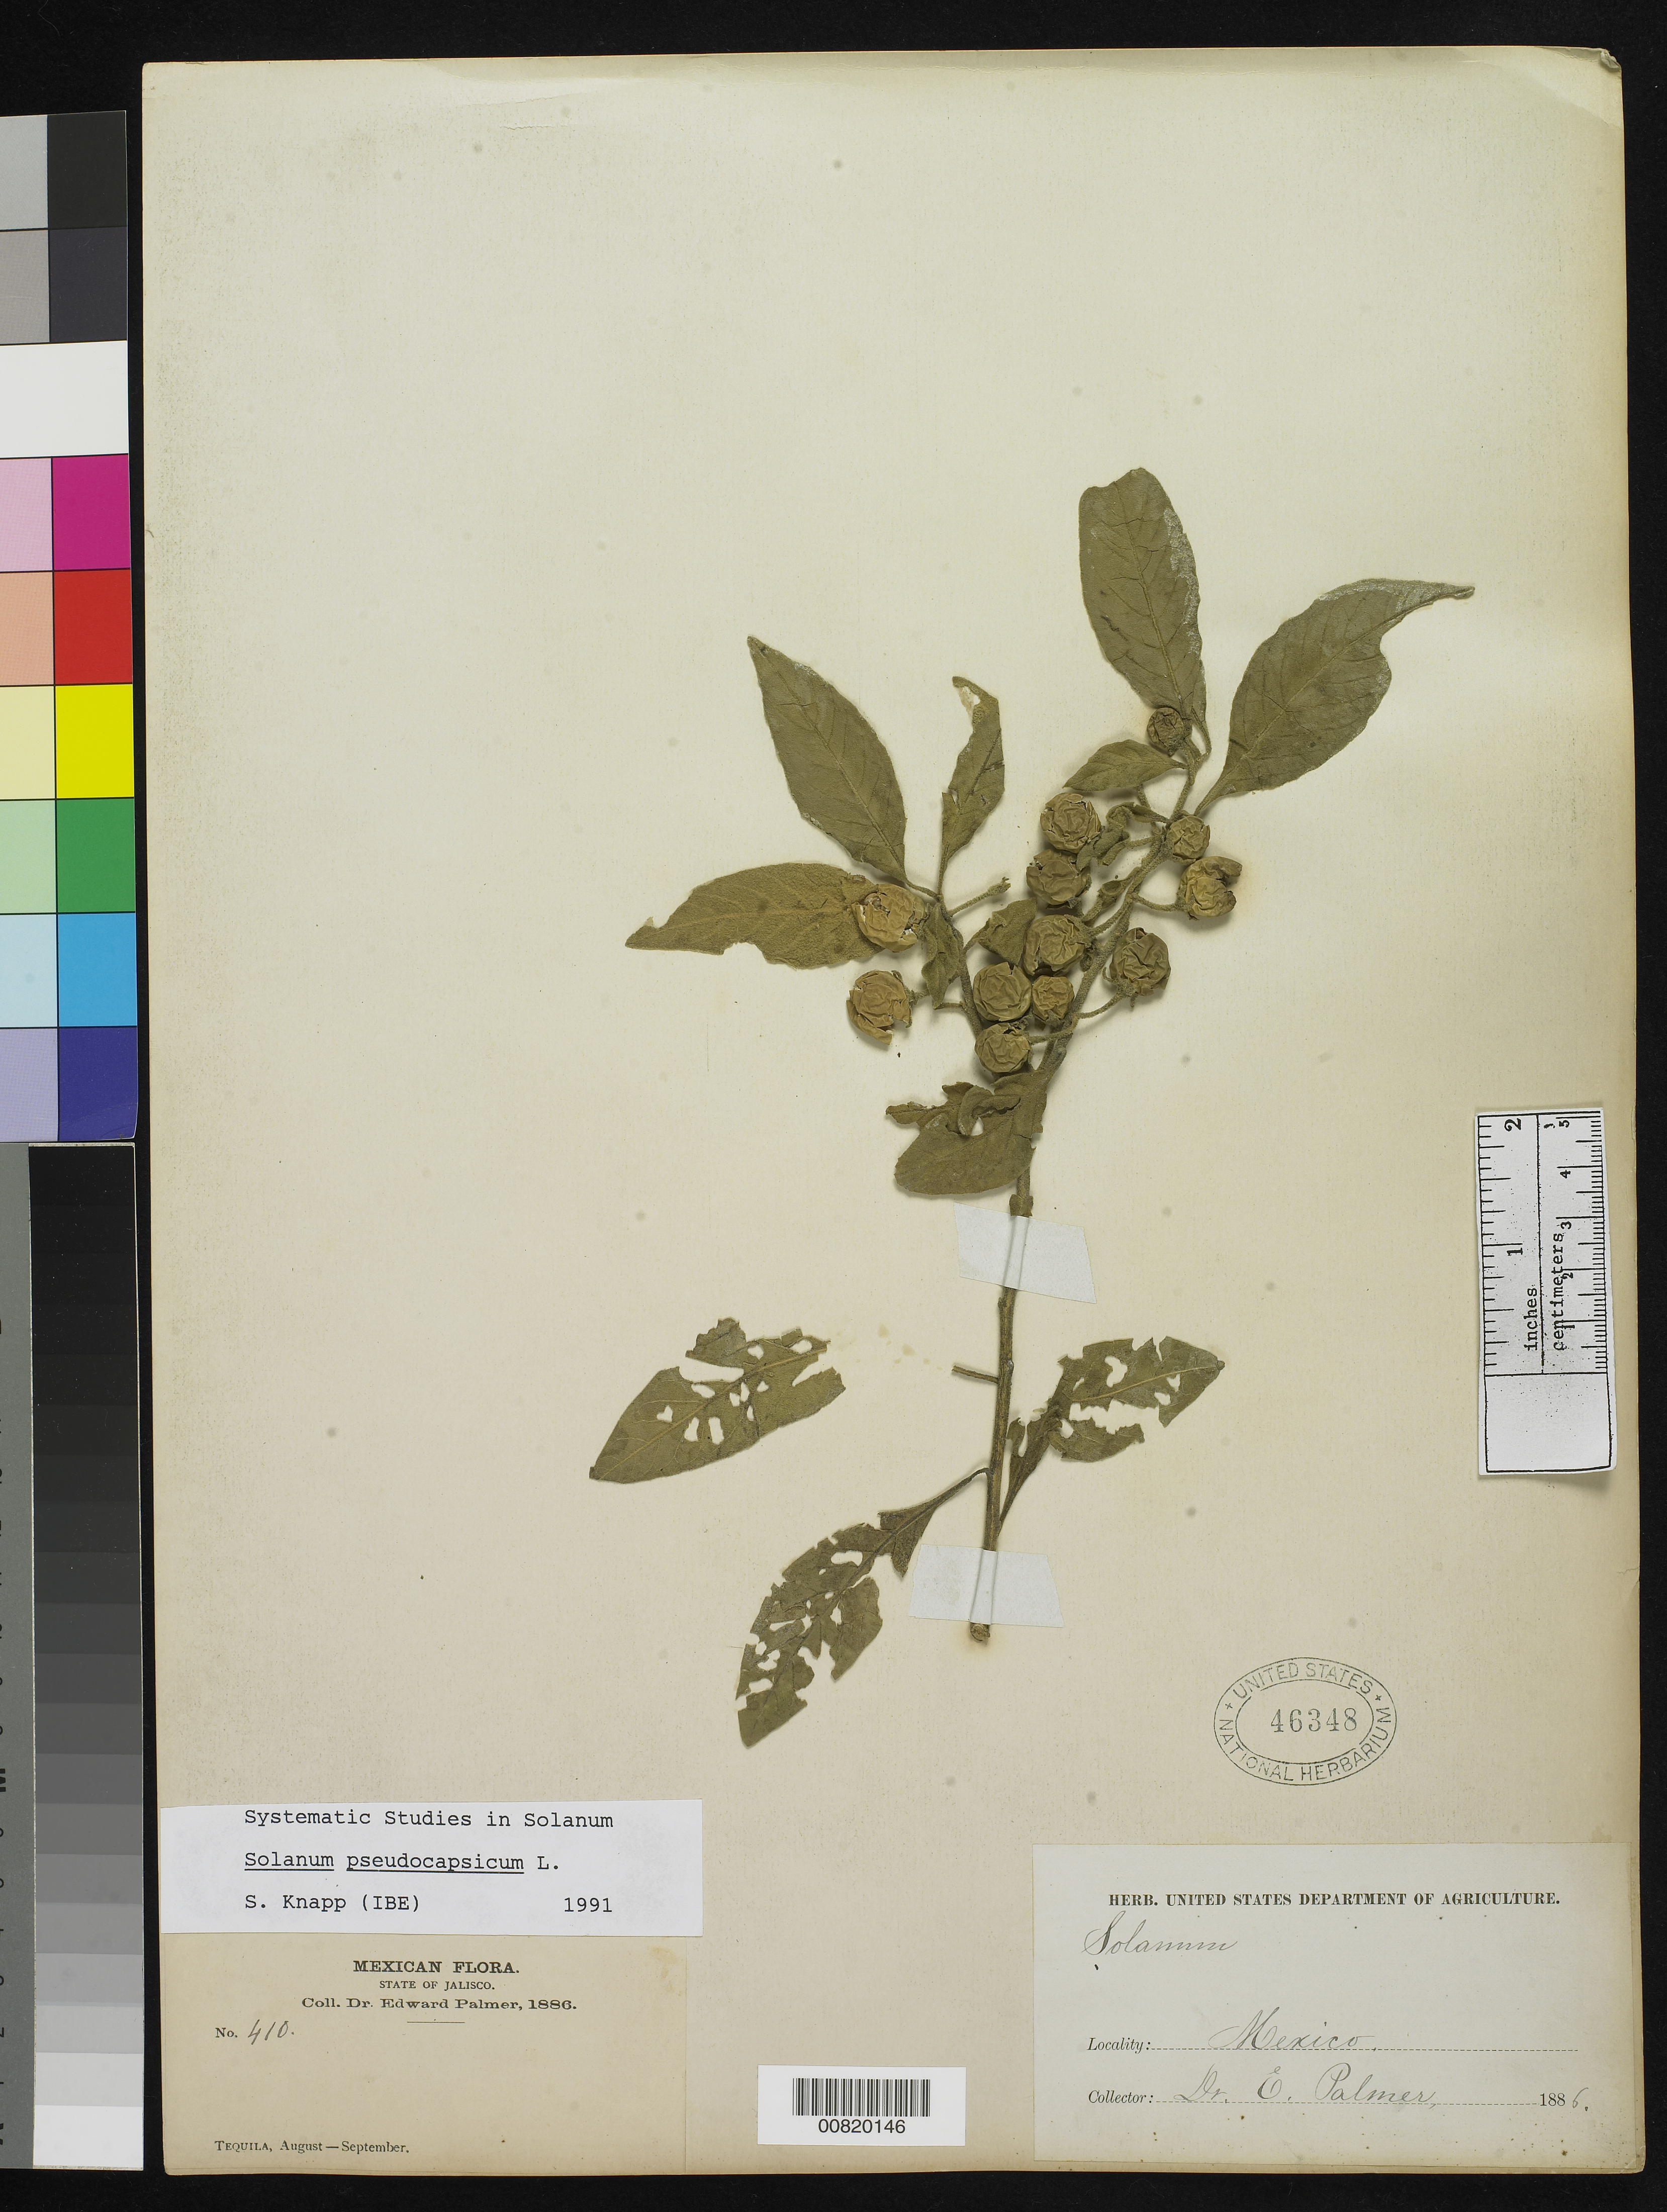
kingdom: Plantae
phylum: Tracheophyta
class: Magnoliopsida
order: Solanales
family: Solanaceae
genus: Solanum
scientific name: Solanum pseudocapsicum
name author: L.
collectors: E. Palmer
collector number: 410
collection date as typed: Aug 1886 to -- Sep 1886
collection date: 1886-08/1886-09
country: Mexico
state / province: Jalisco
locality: Tequila, Jalisco.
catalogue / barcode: US 46348